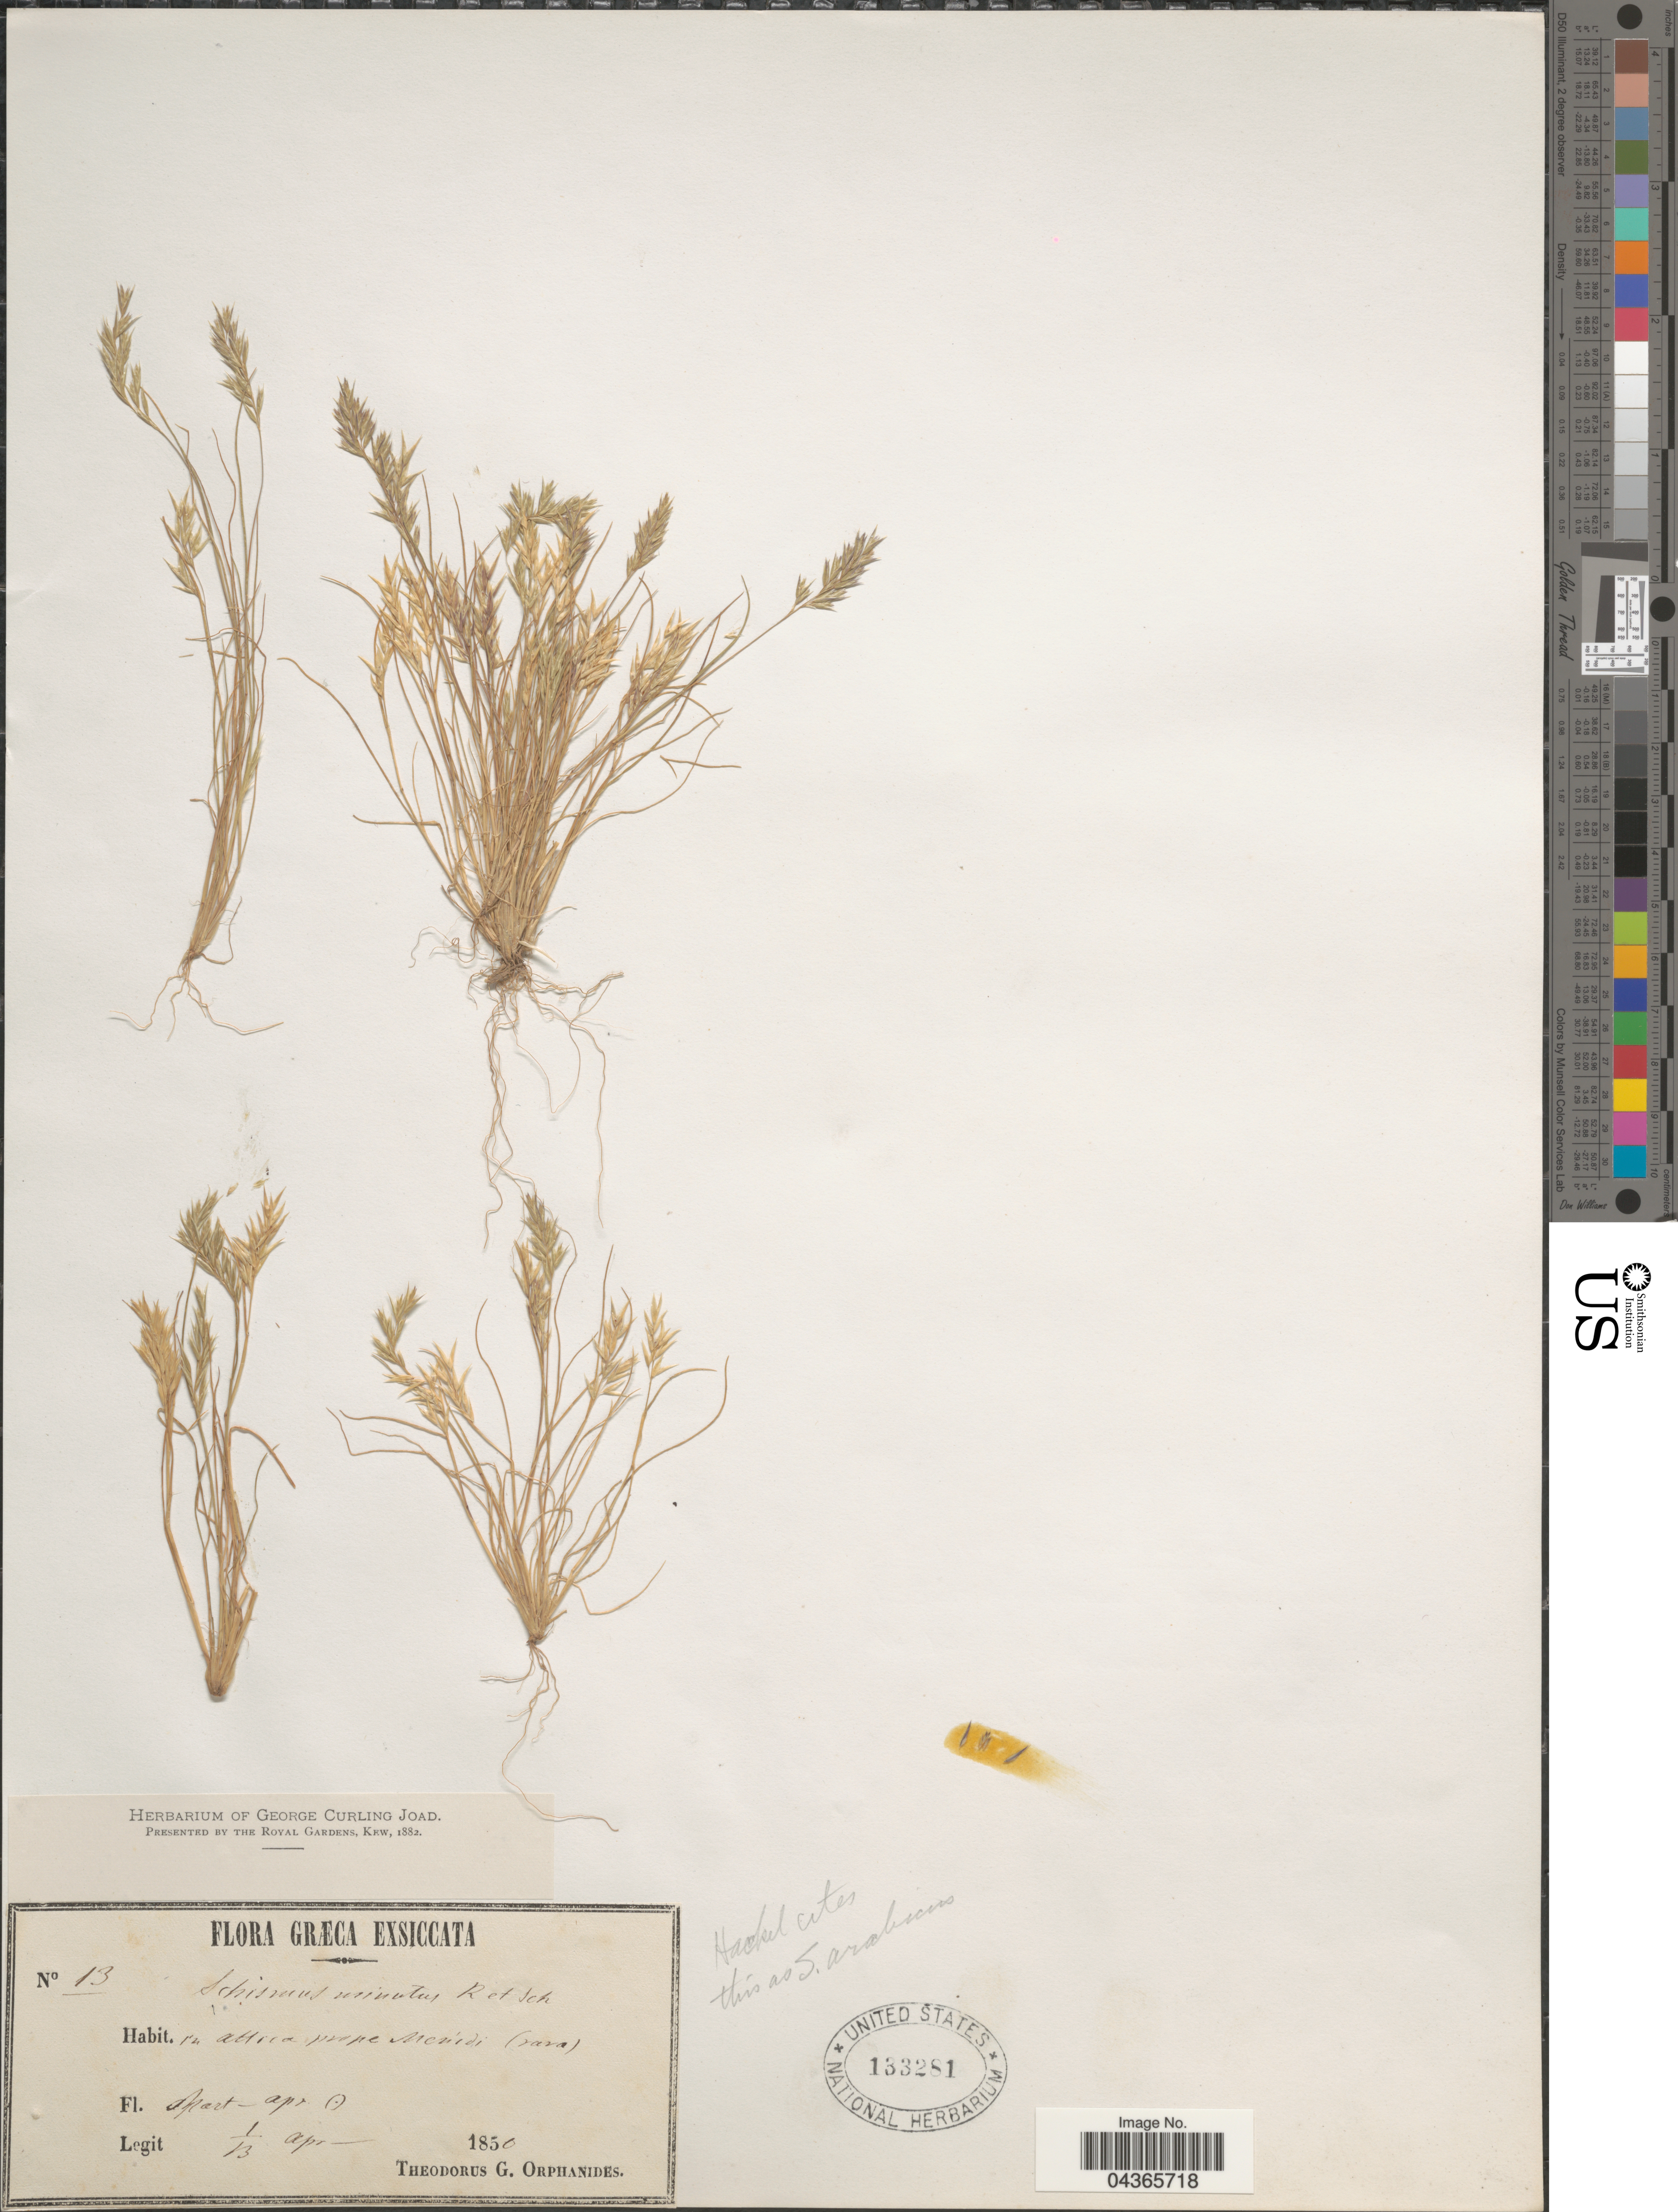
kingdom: Plantae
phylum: Tracheophyta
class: Liliopsida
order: Poales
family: Poaceae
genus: Schismus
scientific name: Schismus arabicus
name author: Nees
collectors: T. G. Orphanides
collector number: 13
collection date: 1850-04-01/1850-04-13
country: Greece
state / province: Attica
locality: Græca. in Attica prope Menidi.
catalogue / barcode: US 133281